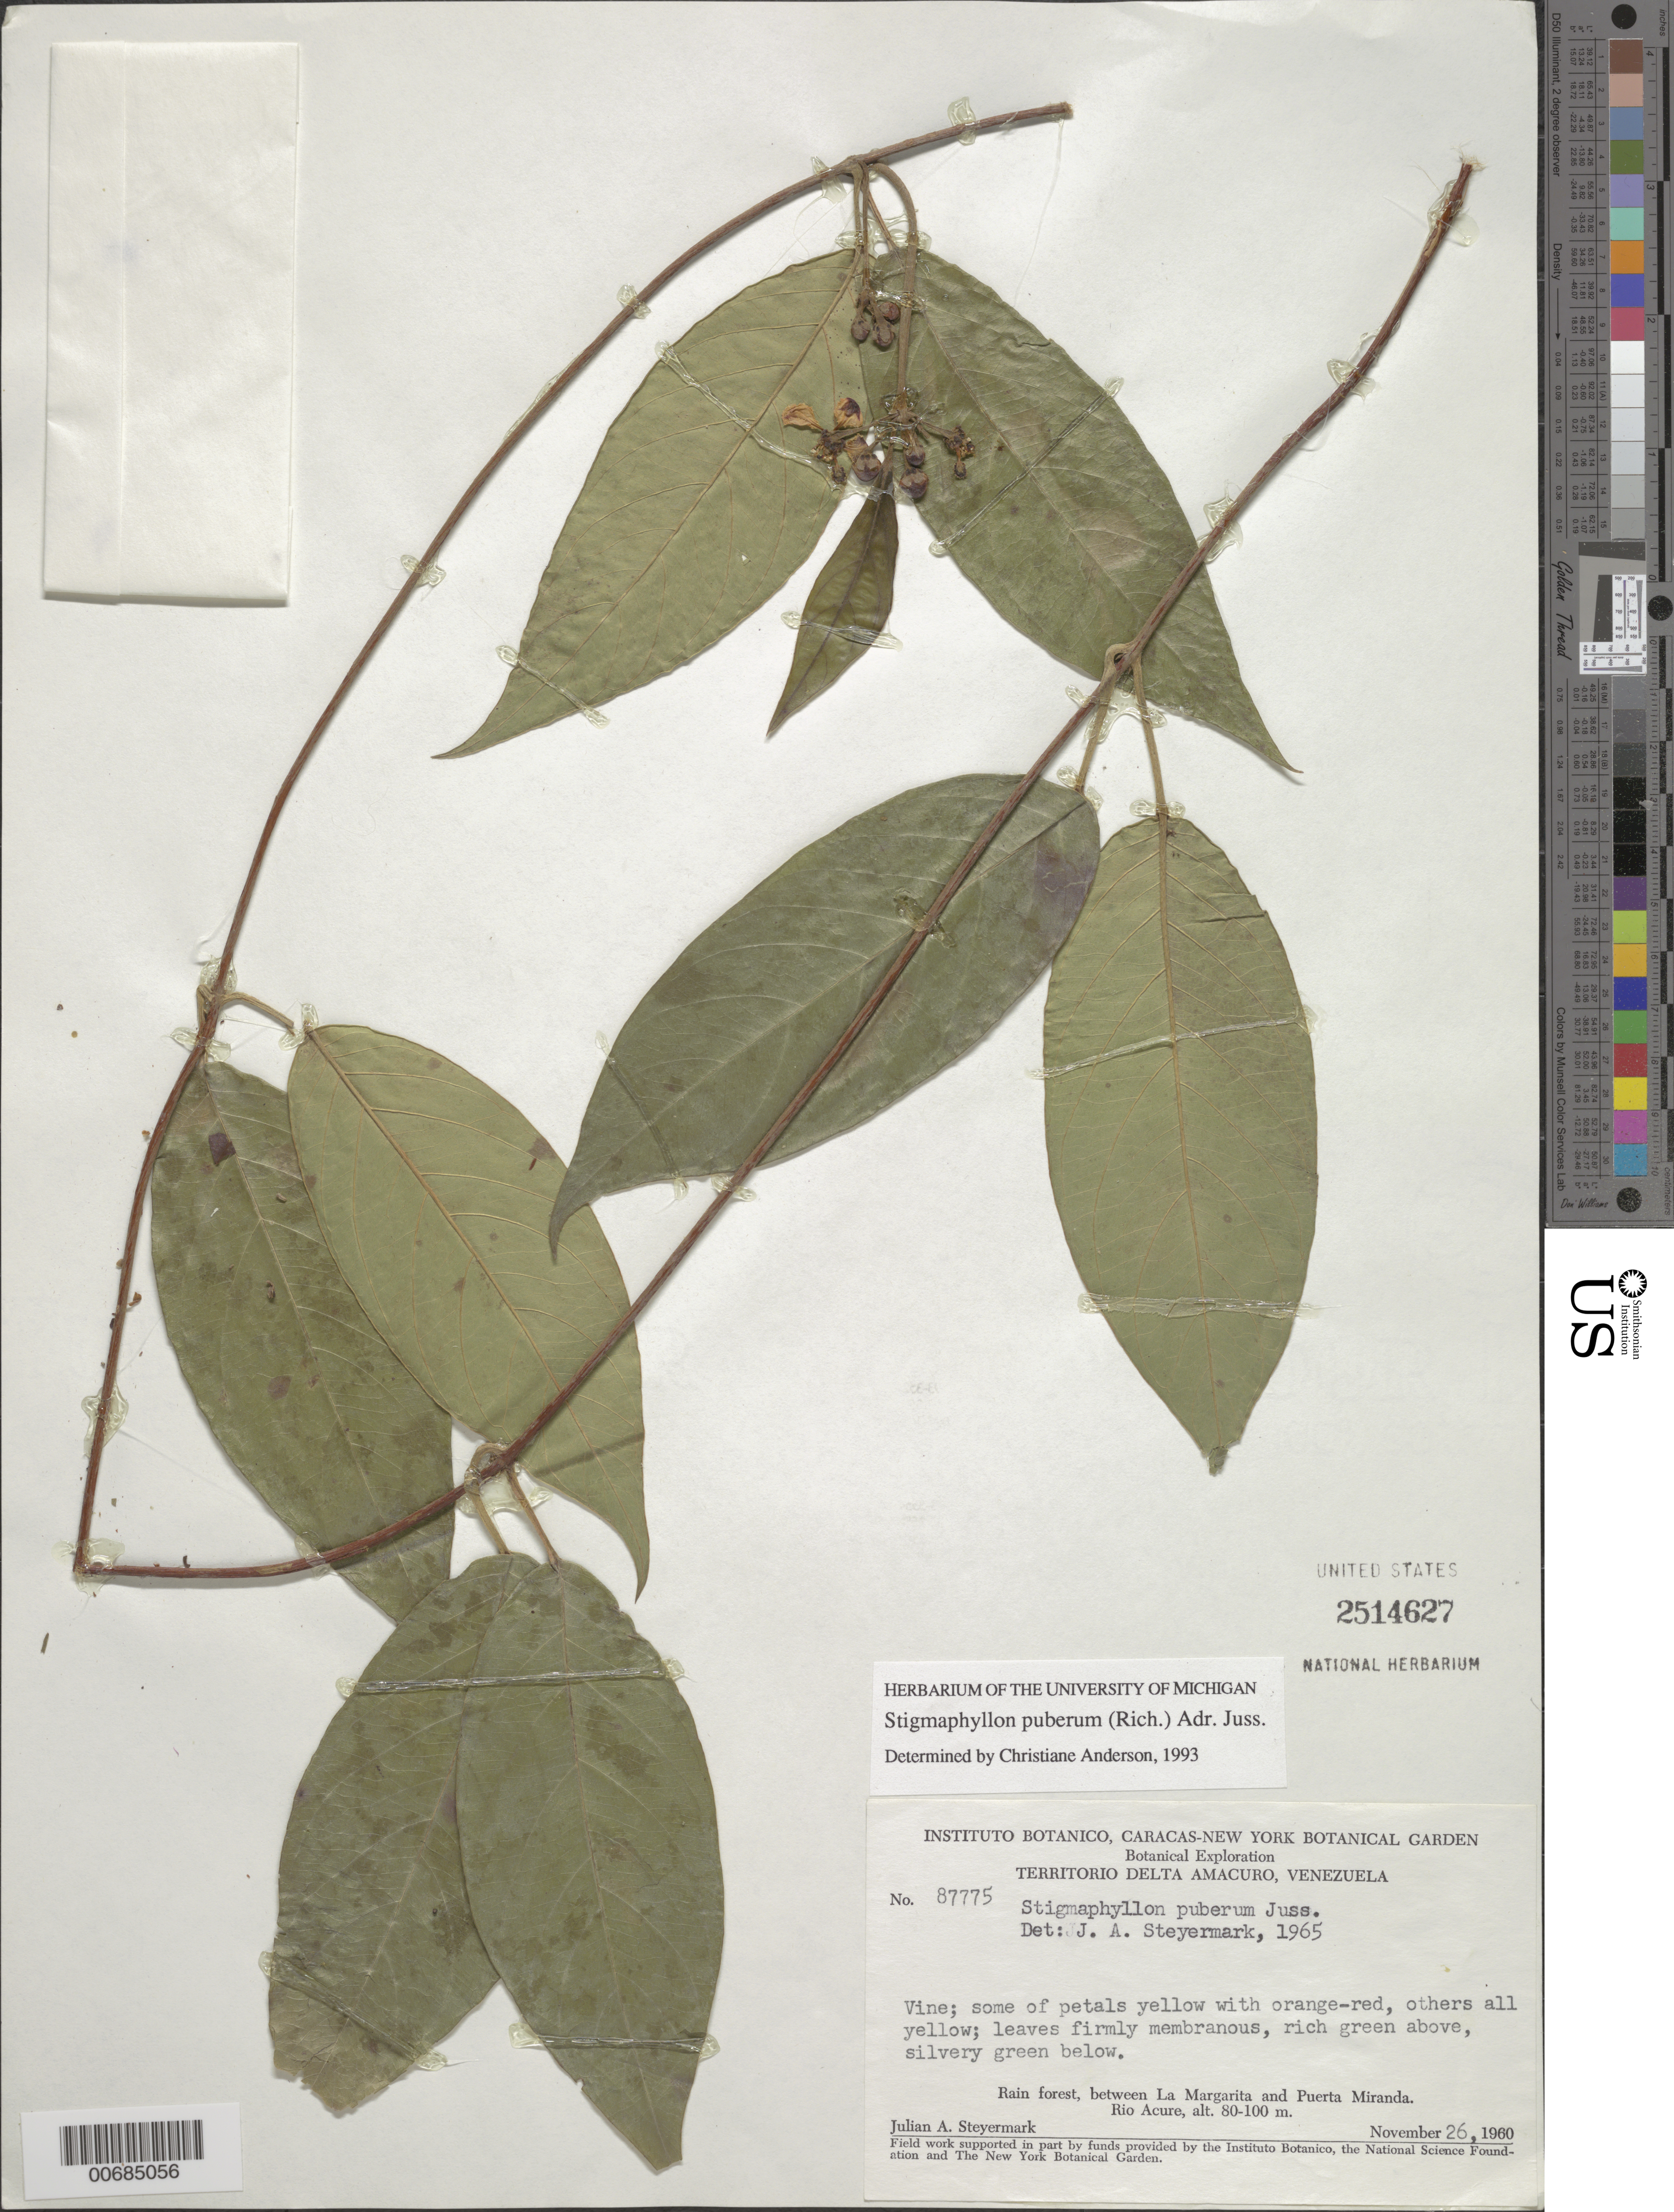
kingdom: Plantae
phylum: Tracheophyta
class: Magnoliopsida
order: Malpighiales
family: Malpighiaceae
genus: Stigmaphyllon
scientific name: Stigmaphyllon puberum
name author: (Rich.) A. Juss.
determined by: Anderson, C.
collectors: J. Steyermark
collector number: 87775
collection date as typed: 26-Nov-60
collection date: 1960-11-26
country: Venezuela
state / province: Delta Amacuro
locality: Río Acure, between La Margarita and Puerto Miranda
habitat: Rain forest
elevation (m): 80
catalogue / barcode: US 2514627